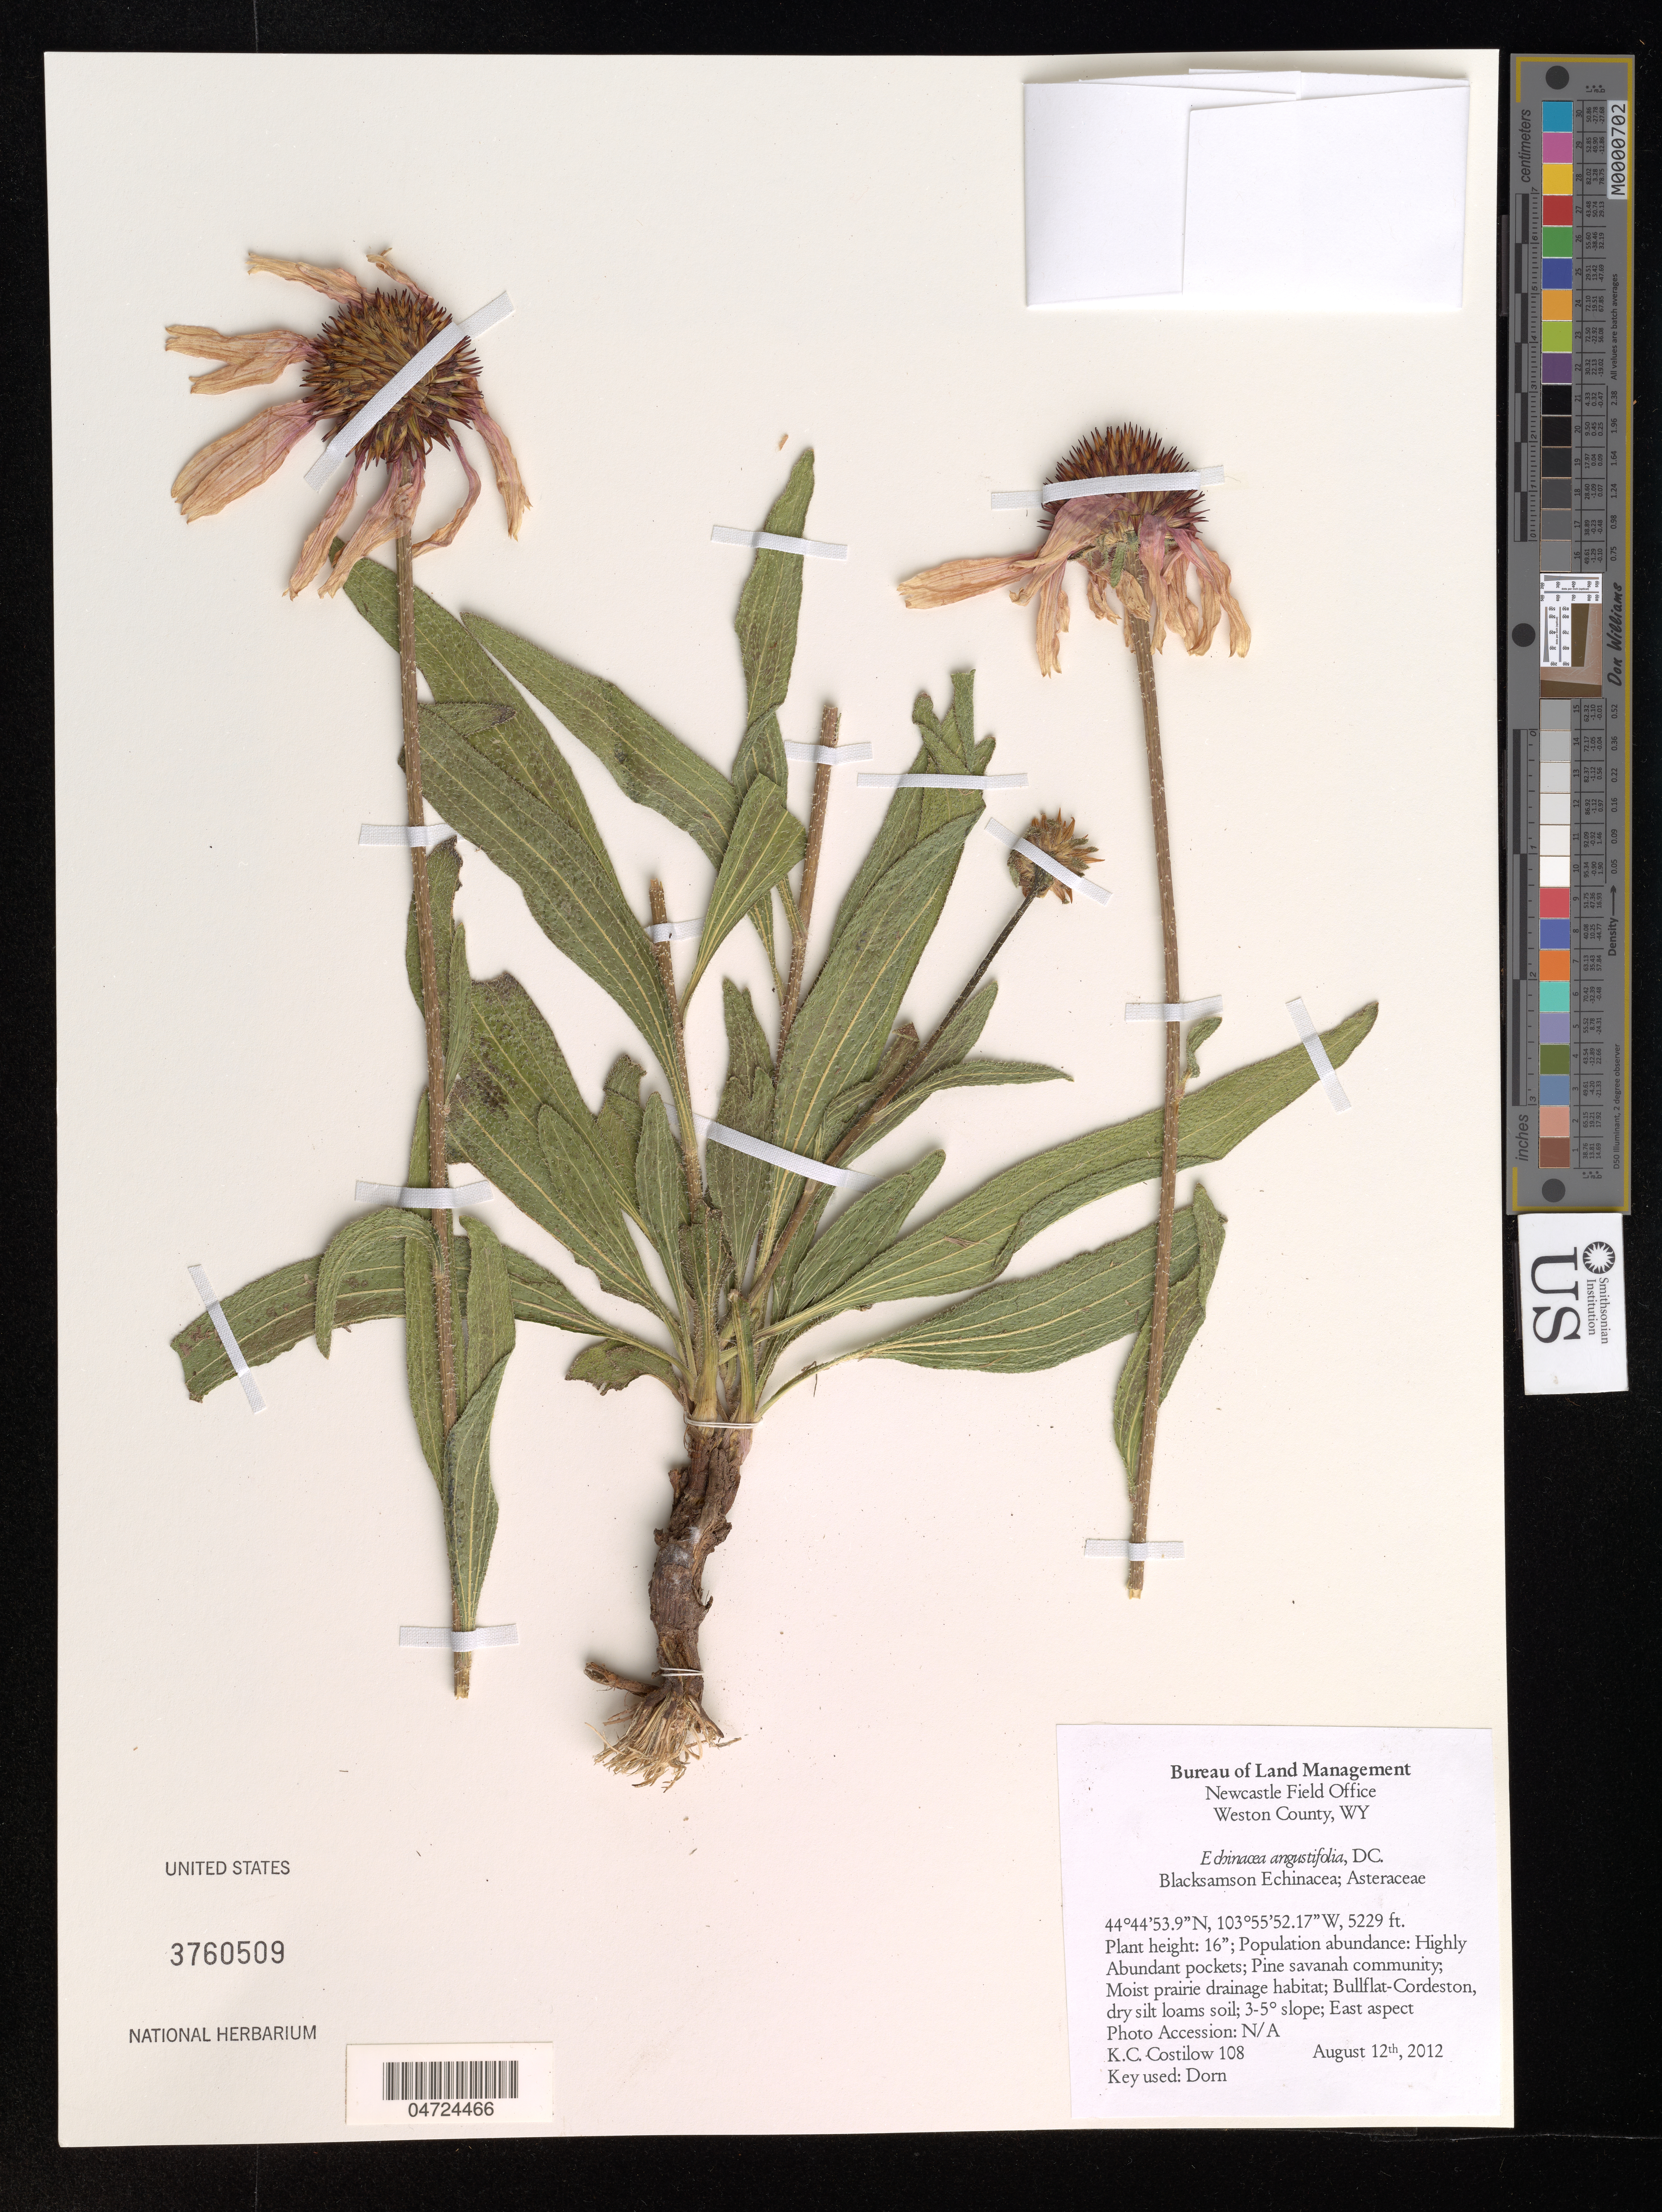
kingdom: Plantae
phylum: Tracheophyta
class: Magnoliopsida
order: Asterales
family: Asteraceae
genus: Echinacea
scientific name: Echinacea angustifolia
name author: DC.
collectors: K. Kostilow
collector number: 108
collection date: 2012-08-12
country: United States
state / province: Wyoming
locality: Weston County. Bullflat-Cordeston, 3-5° slope; East aspect.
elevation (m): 1594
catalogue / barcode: US 3760509